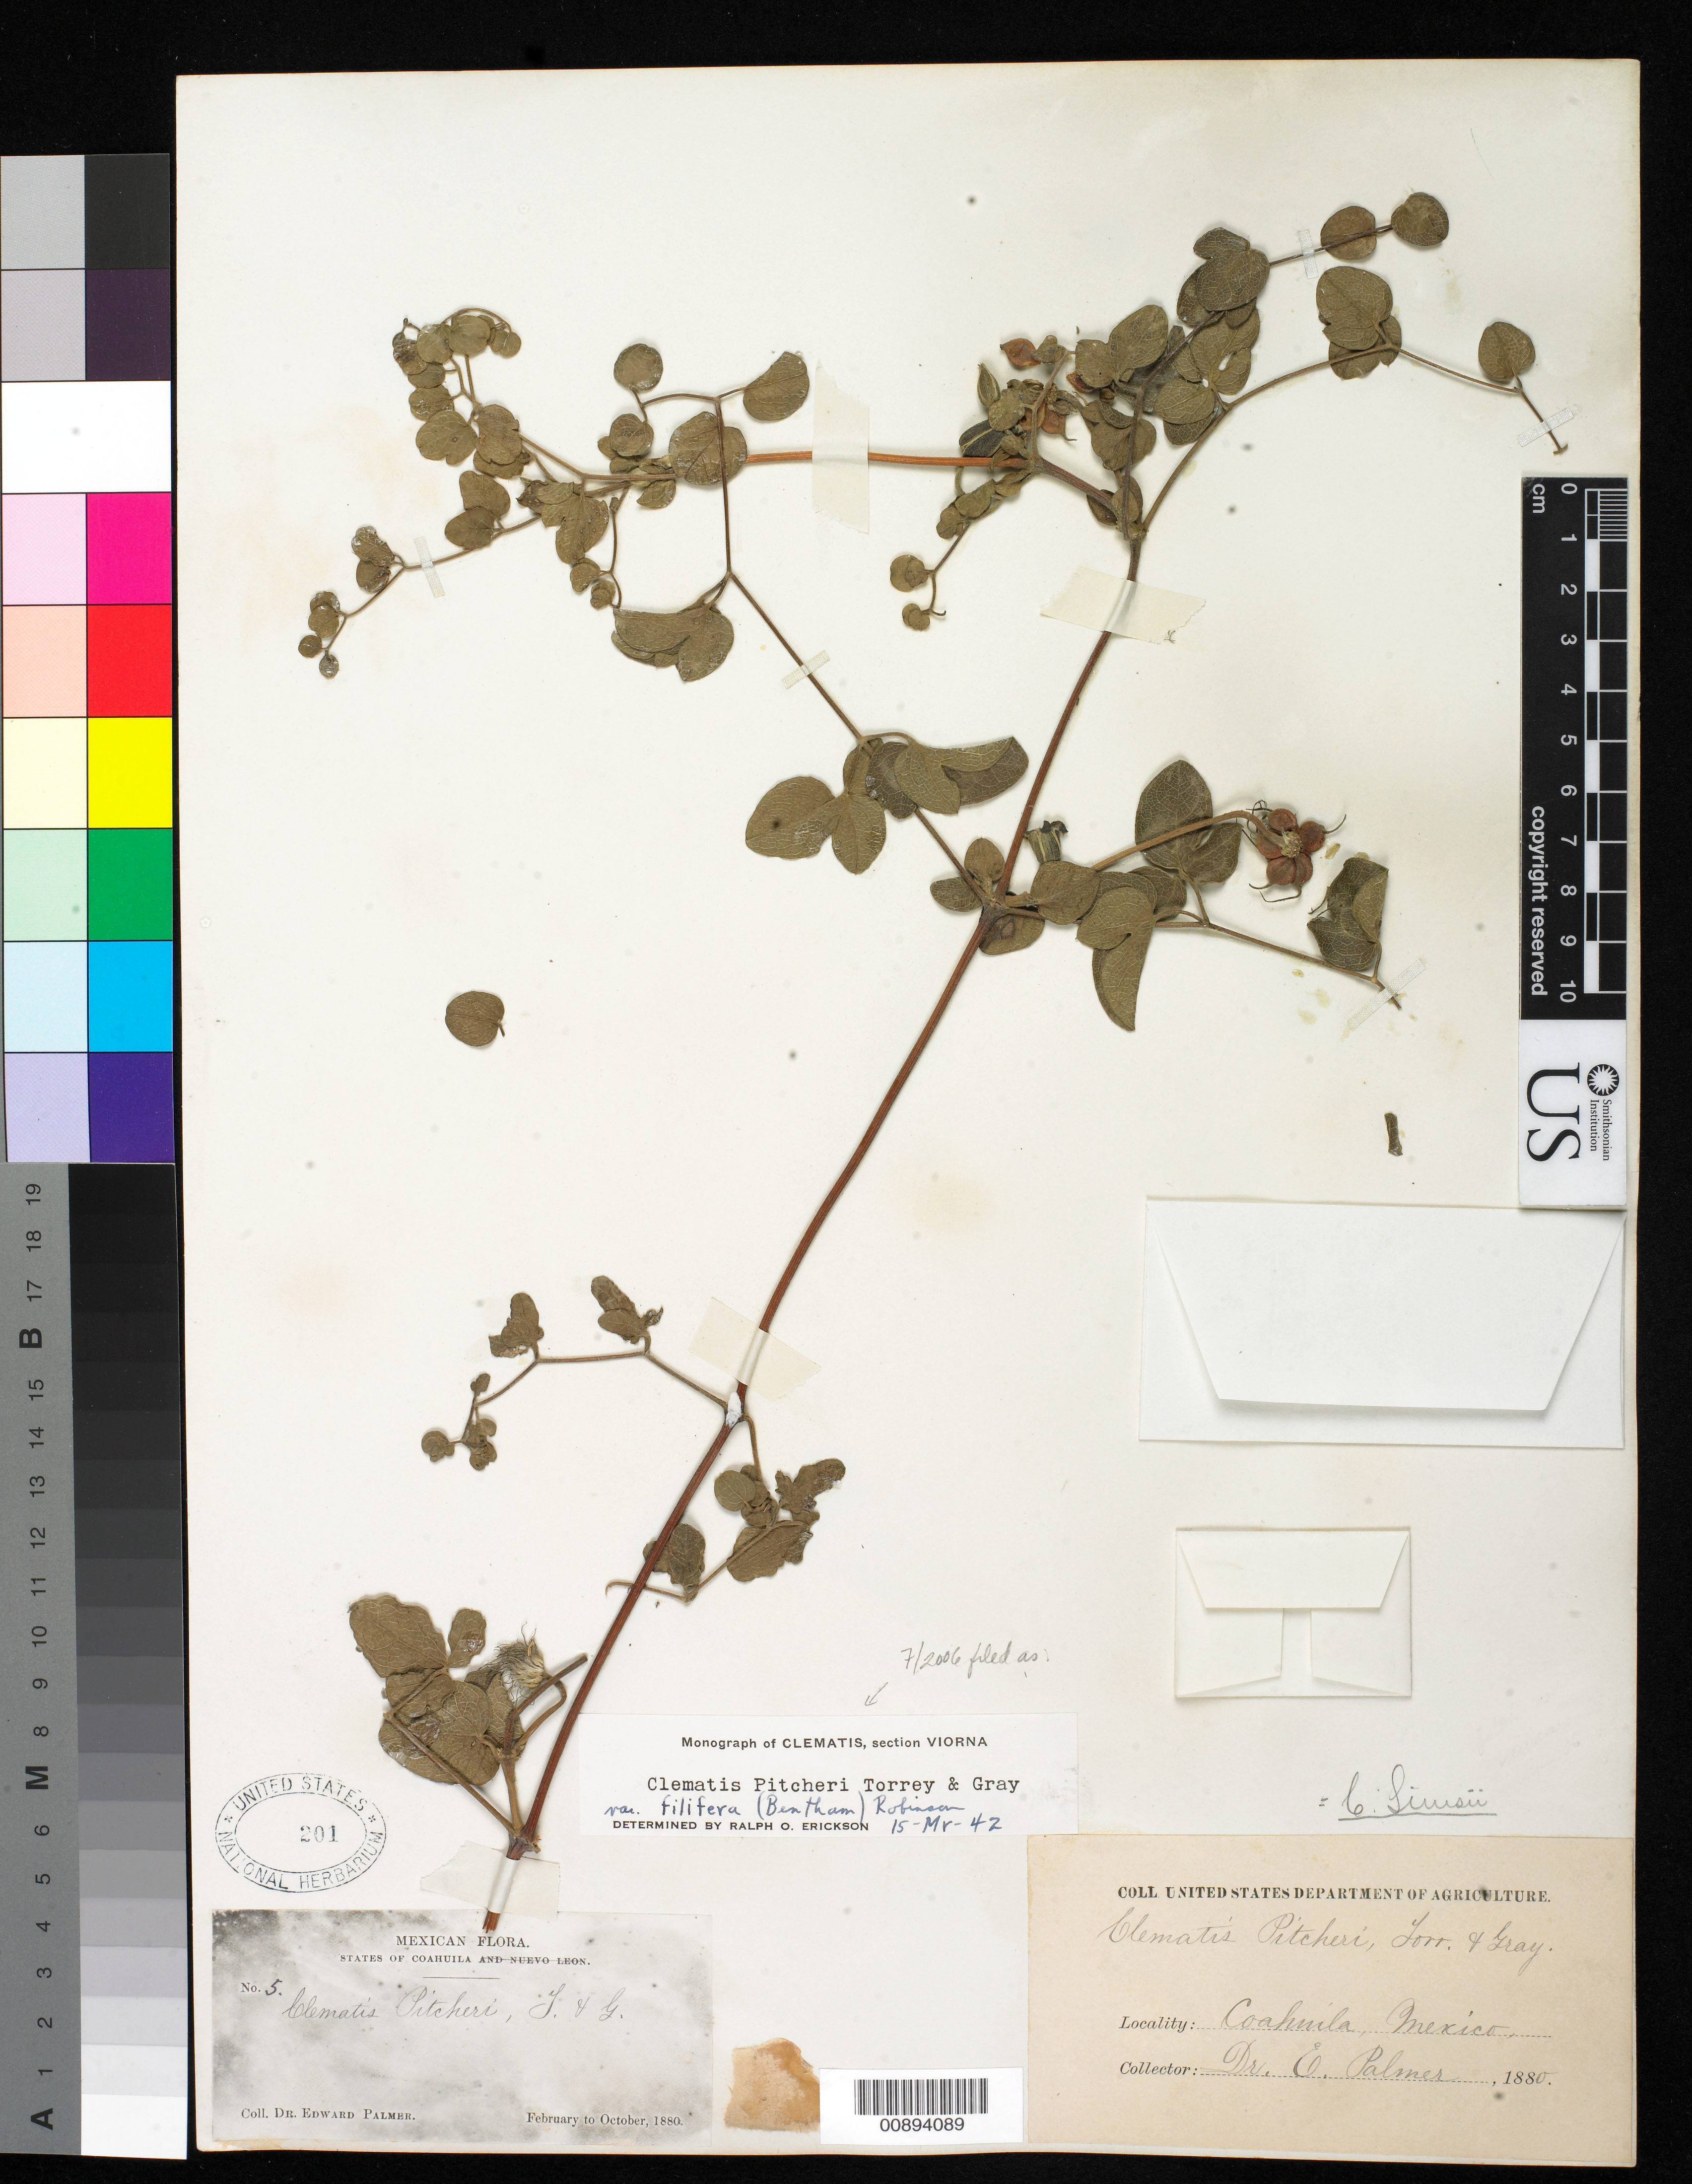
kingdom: Plantae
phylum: Tracheophyta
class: Magnoliopsida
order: Ranunculales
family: Ranunculaceae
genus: Clematis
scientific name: Clematis pitcheri var. filifera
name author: (Benth.) B.L. Rob.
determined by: Erickson, R. O.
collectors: E. Palmer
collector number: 5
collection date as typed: Feb 1880 to -- Oct 1880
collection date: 1880-02/1880-10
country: Mexico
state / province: Coahuila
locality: Coahuila.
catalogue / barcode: US 201